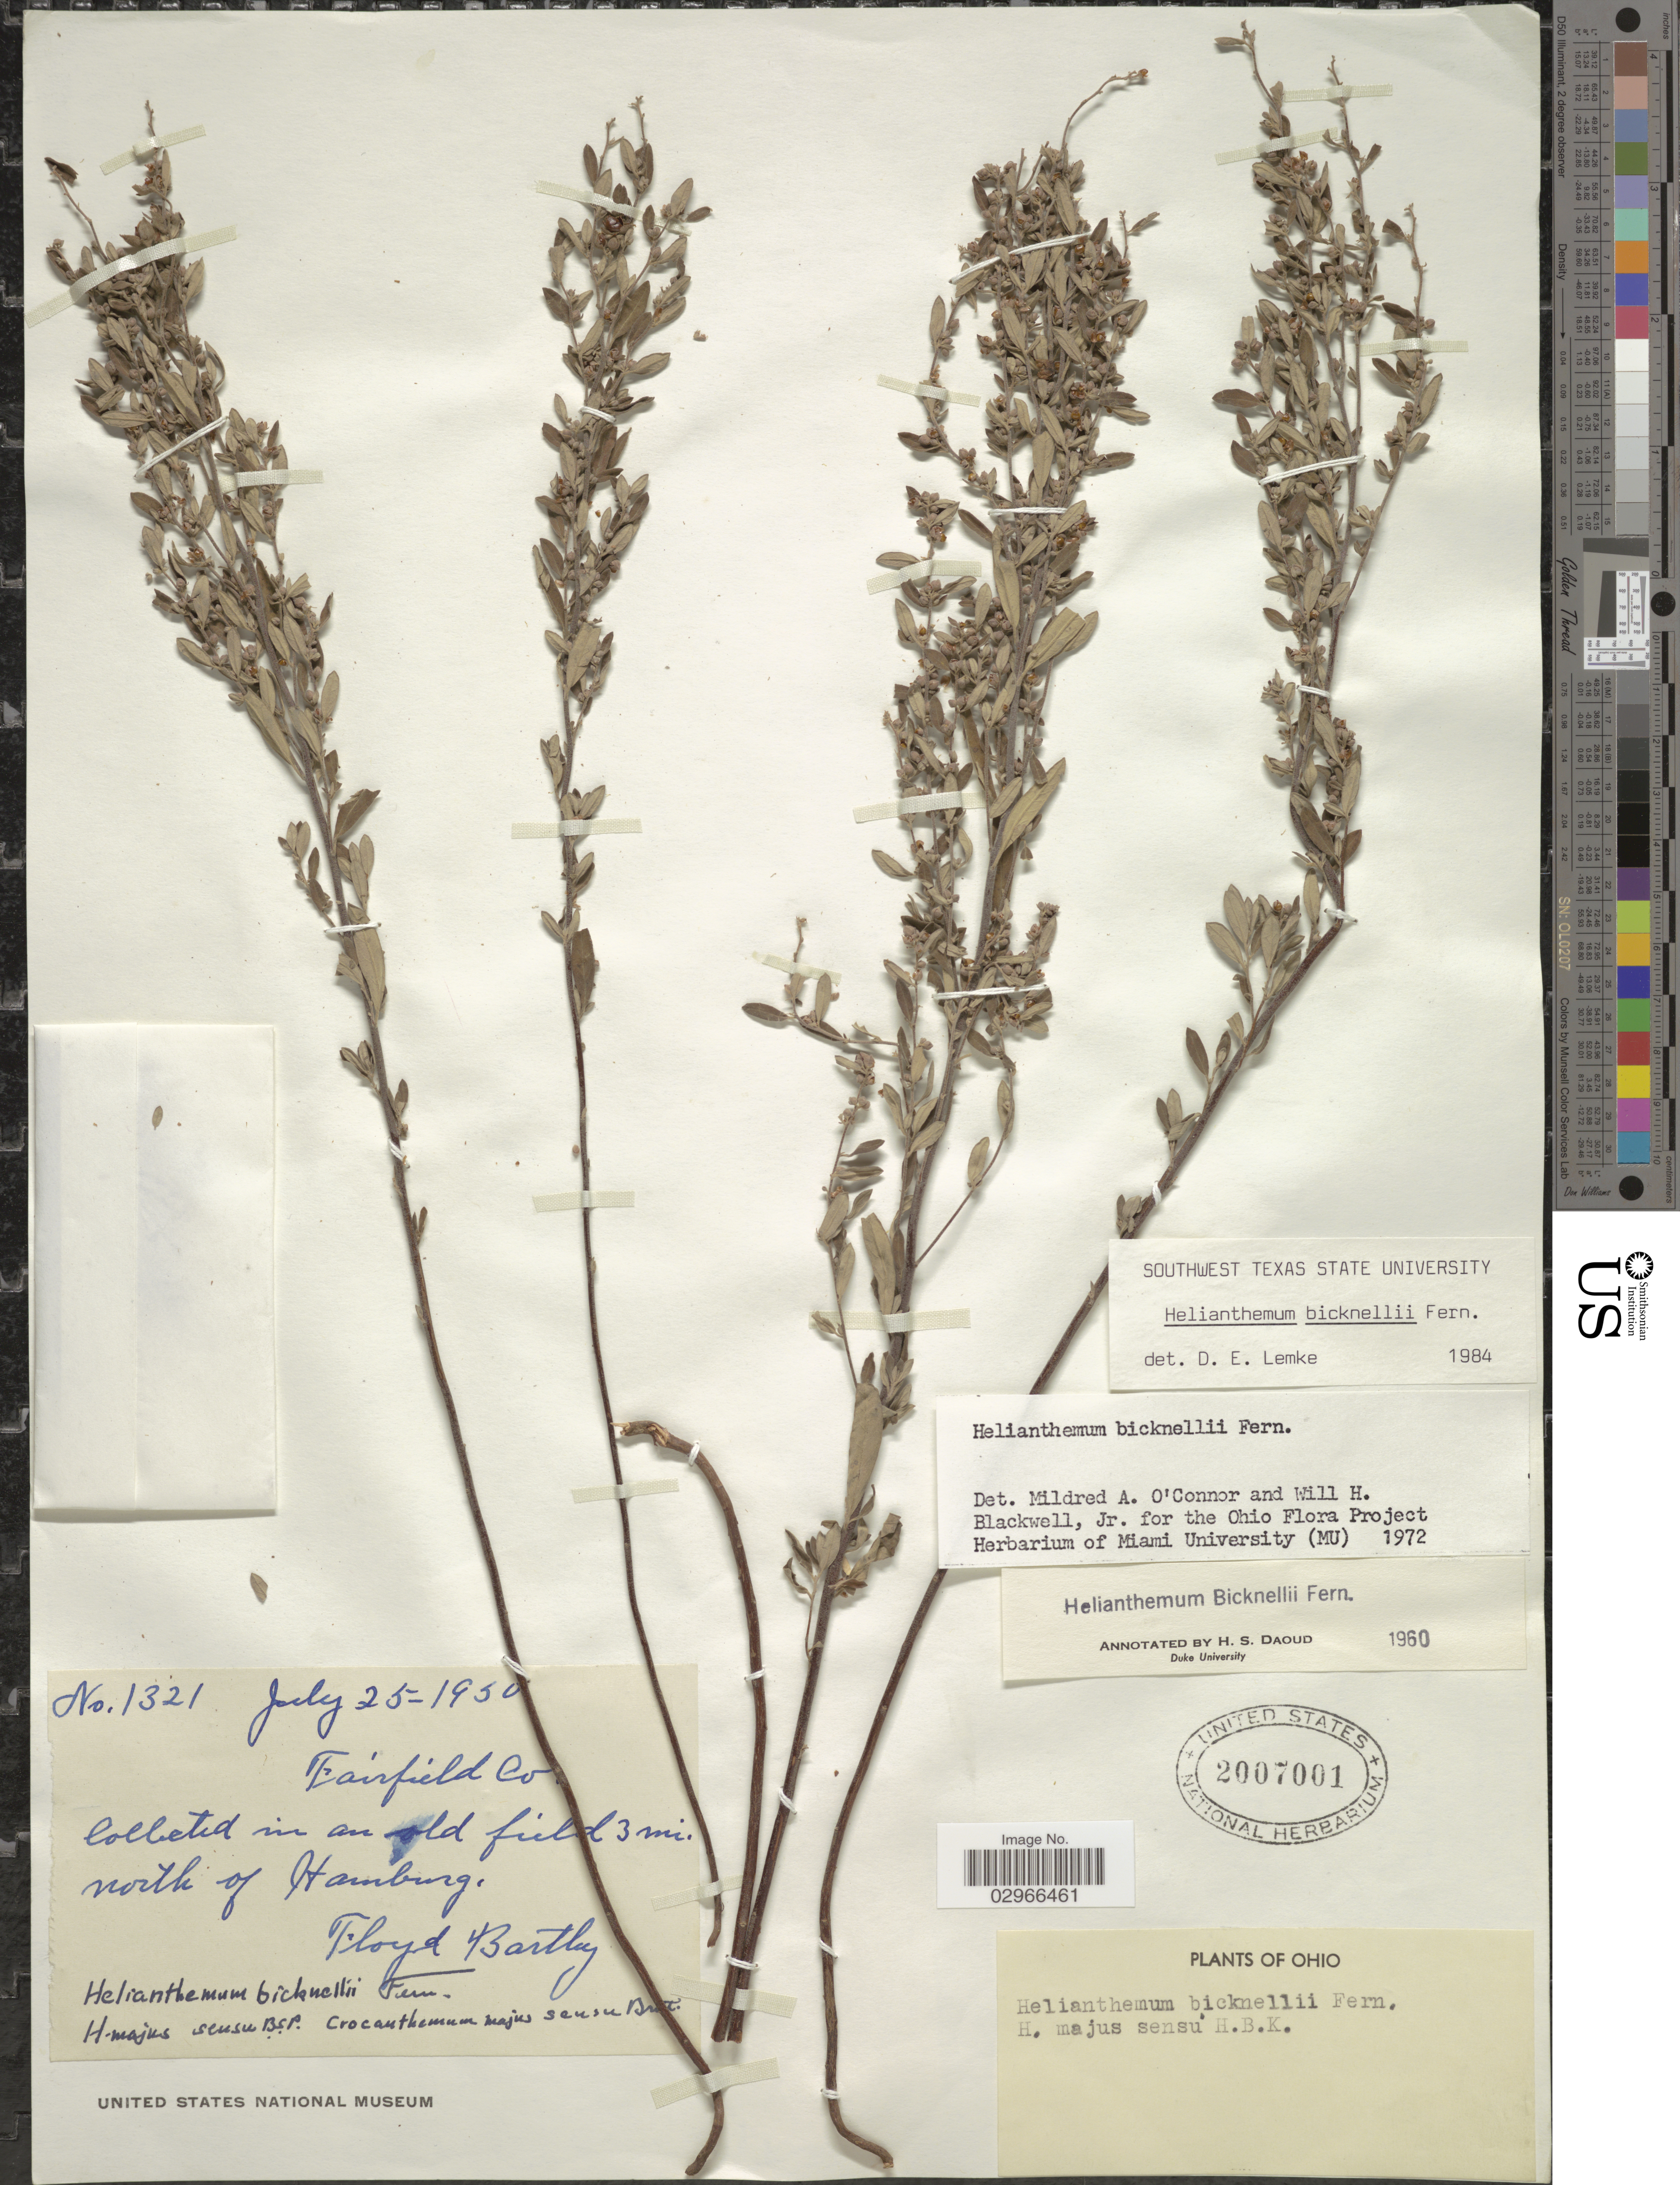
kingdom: Plantae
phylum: Tracheophyta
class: Magnoliopsida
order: Malvales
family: Cistaceae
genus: Helianthemum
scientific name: Helianthemum bicknellii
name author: Fernald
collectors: F. Bartley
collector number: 1321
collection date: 1950-07-25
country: United States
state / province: Ohio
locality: Fairchild Co. In an old field 3 mi. north of Hamburg.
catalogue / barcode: US 2007001